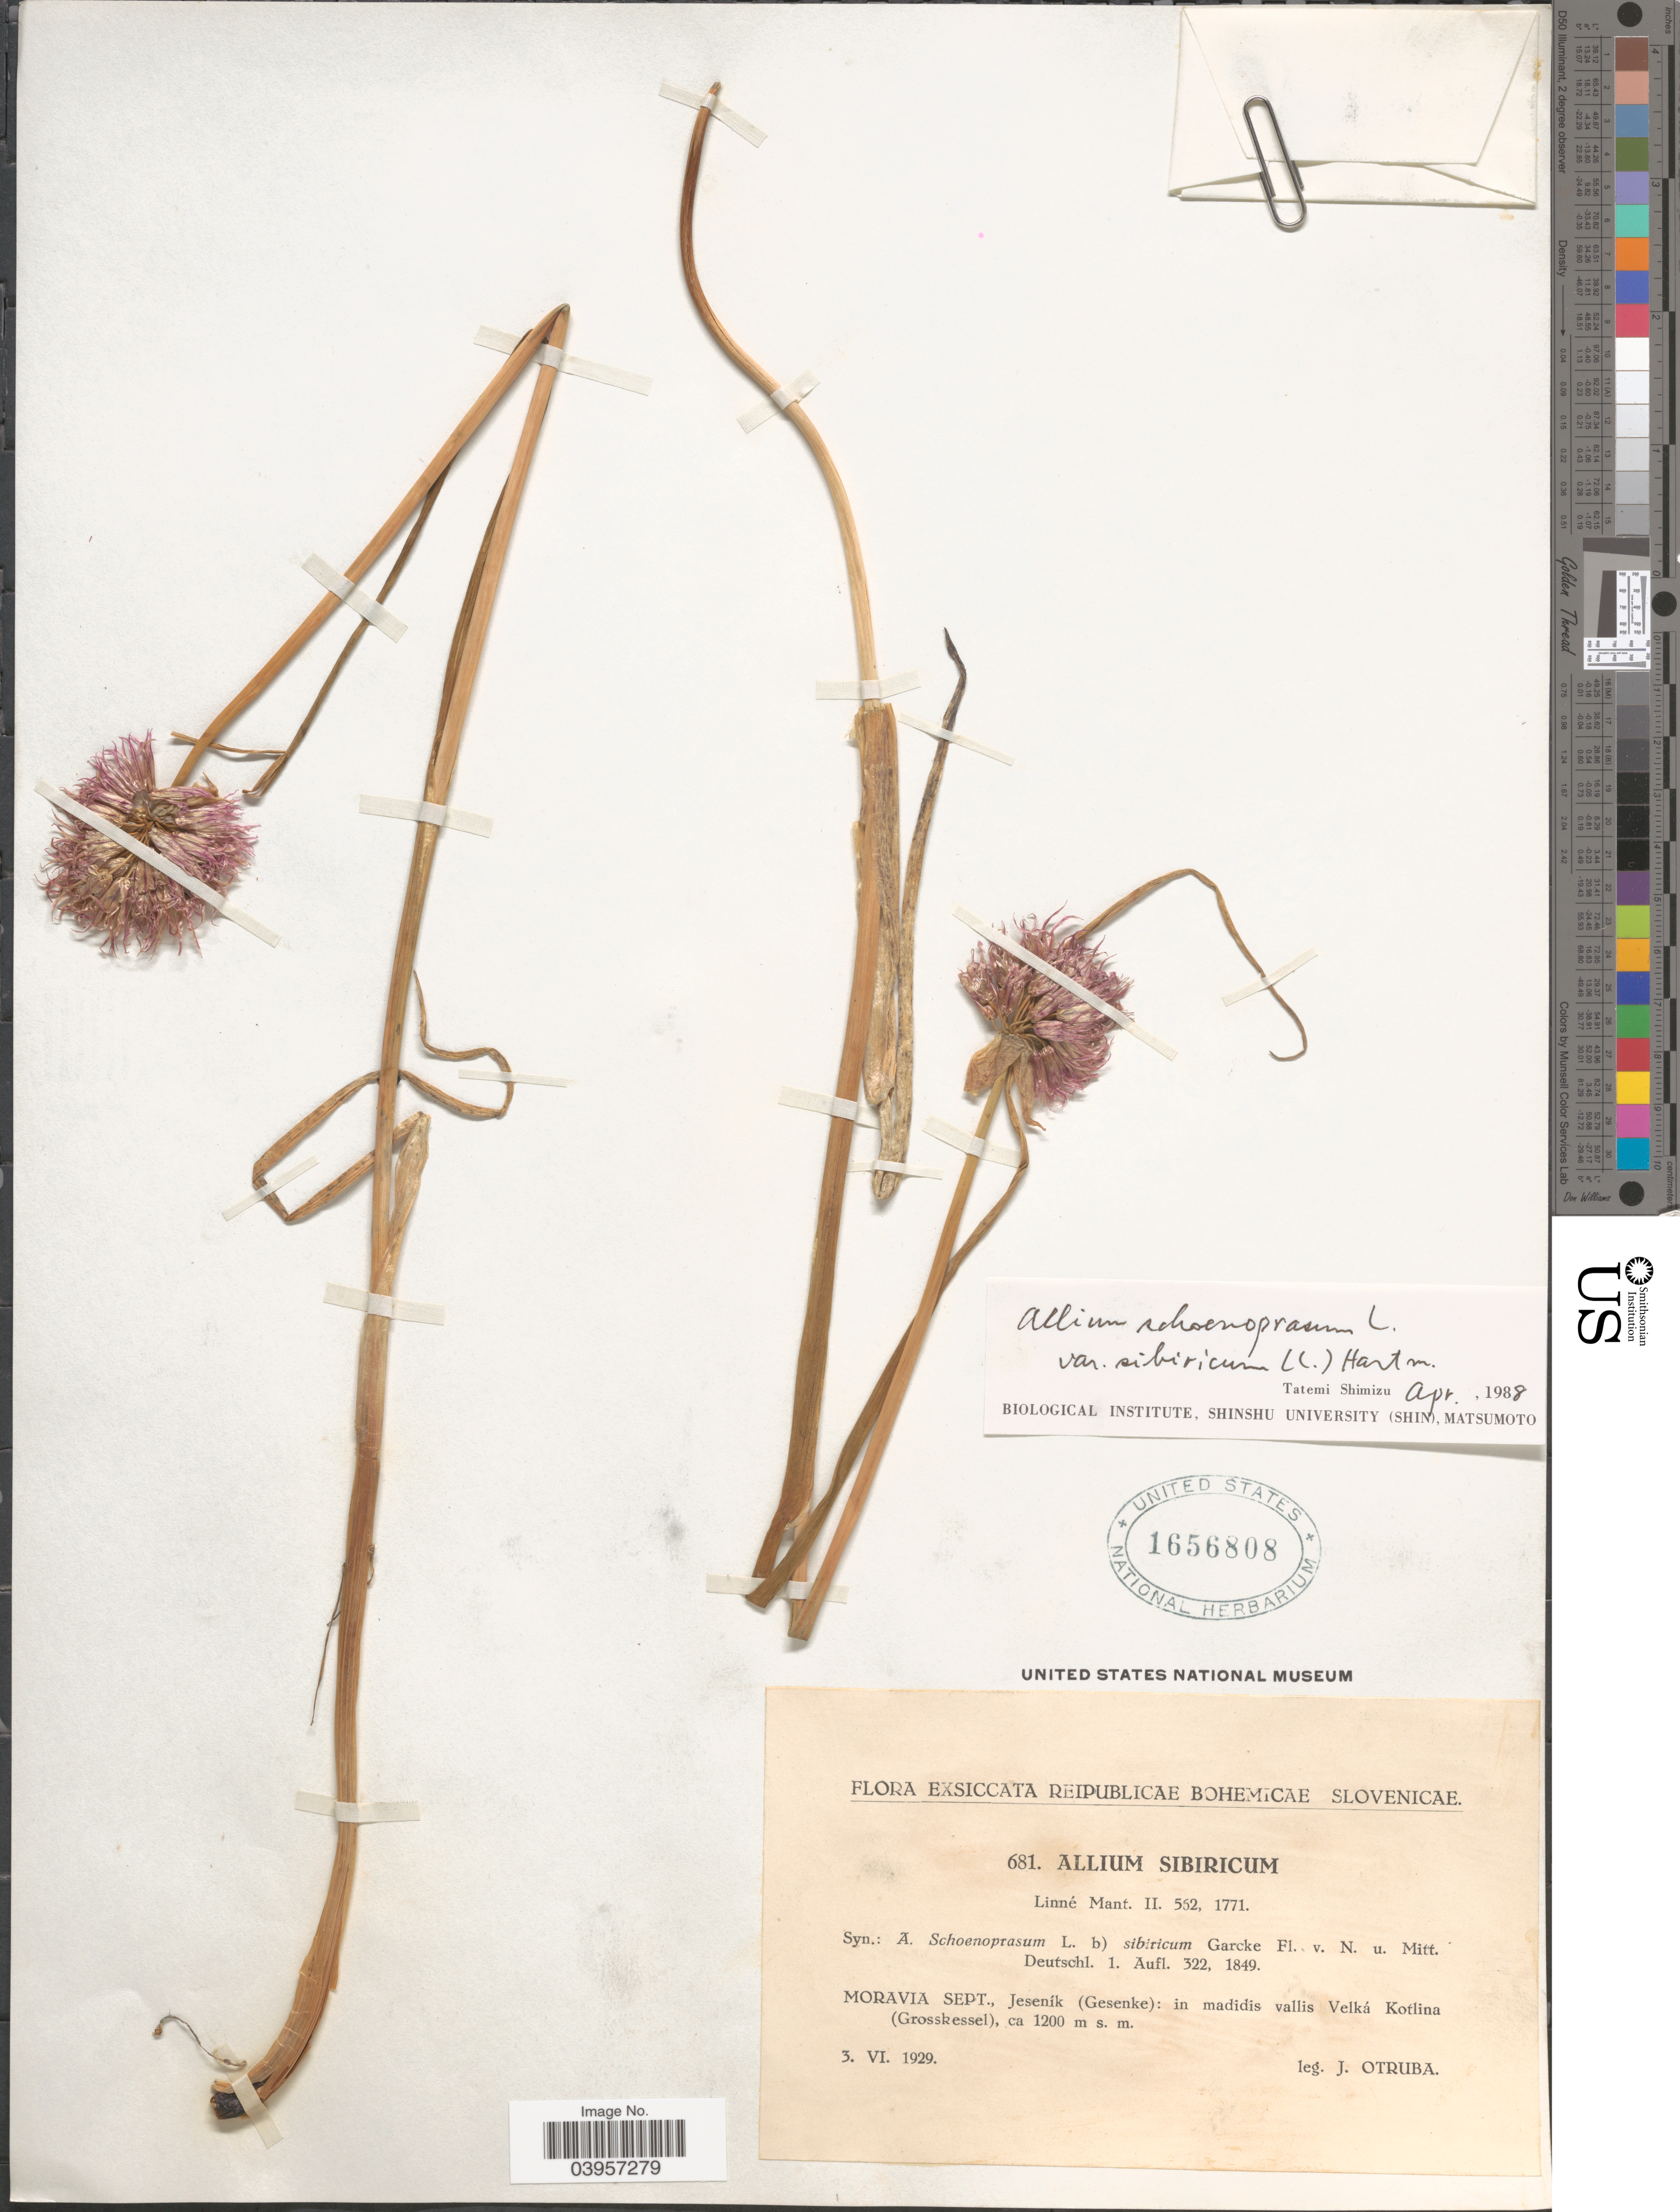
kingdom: Plantae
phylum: Tracheophyta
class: Liliopsida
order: Asparagales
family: Amaryllidaceae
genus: Allium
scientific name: Allium schoenoprasum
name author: L.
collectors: J. Otruba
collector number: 681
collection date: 1929-06-03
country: Slovakia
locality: Moravia Sept., Jeseník (Gesenke): in madidis vallis Velká Kotlina (Grosskessel).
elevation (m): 1200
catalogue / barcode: US 1656808